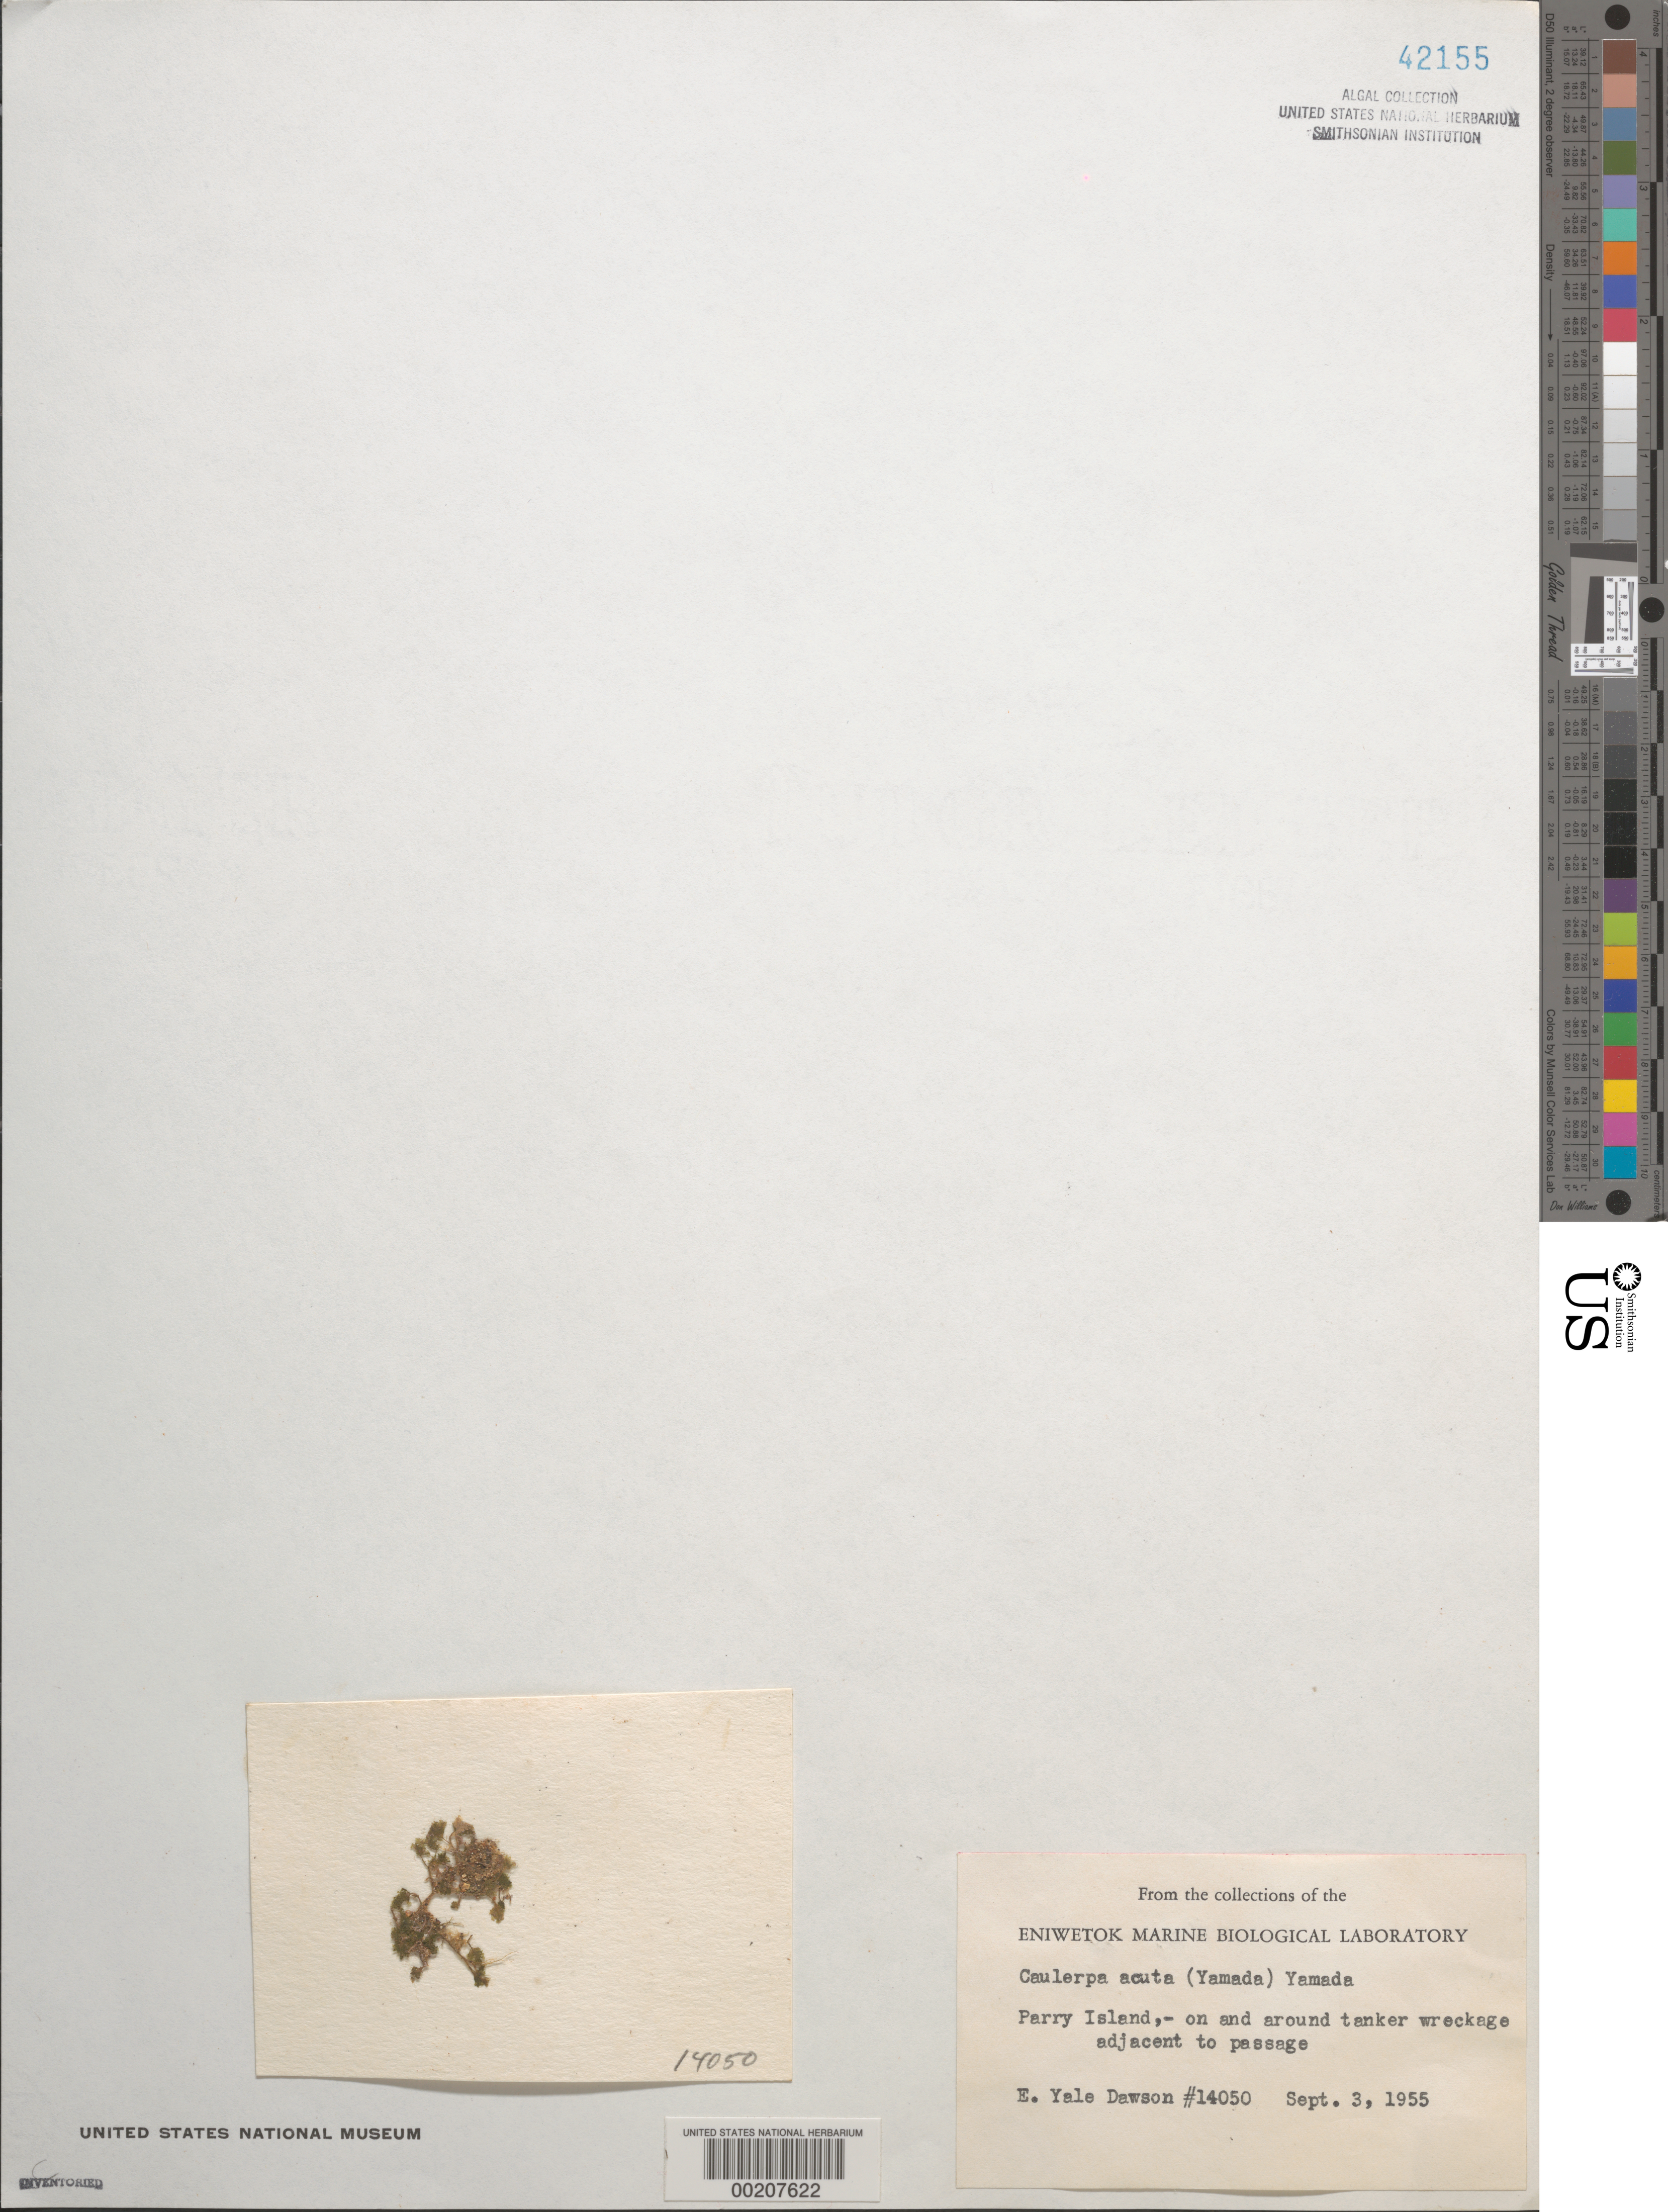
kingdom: Plantae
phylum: Chlorophyta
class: Ulvophyceae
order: Bryopsidales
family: Caulerpaceae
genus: Caulerpa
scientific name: Caulerpa filicoides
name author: Yamada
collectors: E. Y. Dawson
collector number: EYD 14050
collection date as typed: September 3, 1955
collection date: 1955-09-03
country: Marshall Islands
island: Enewetak [Eniwetok] Atoll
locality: Parry Islet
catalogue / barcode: US 42155